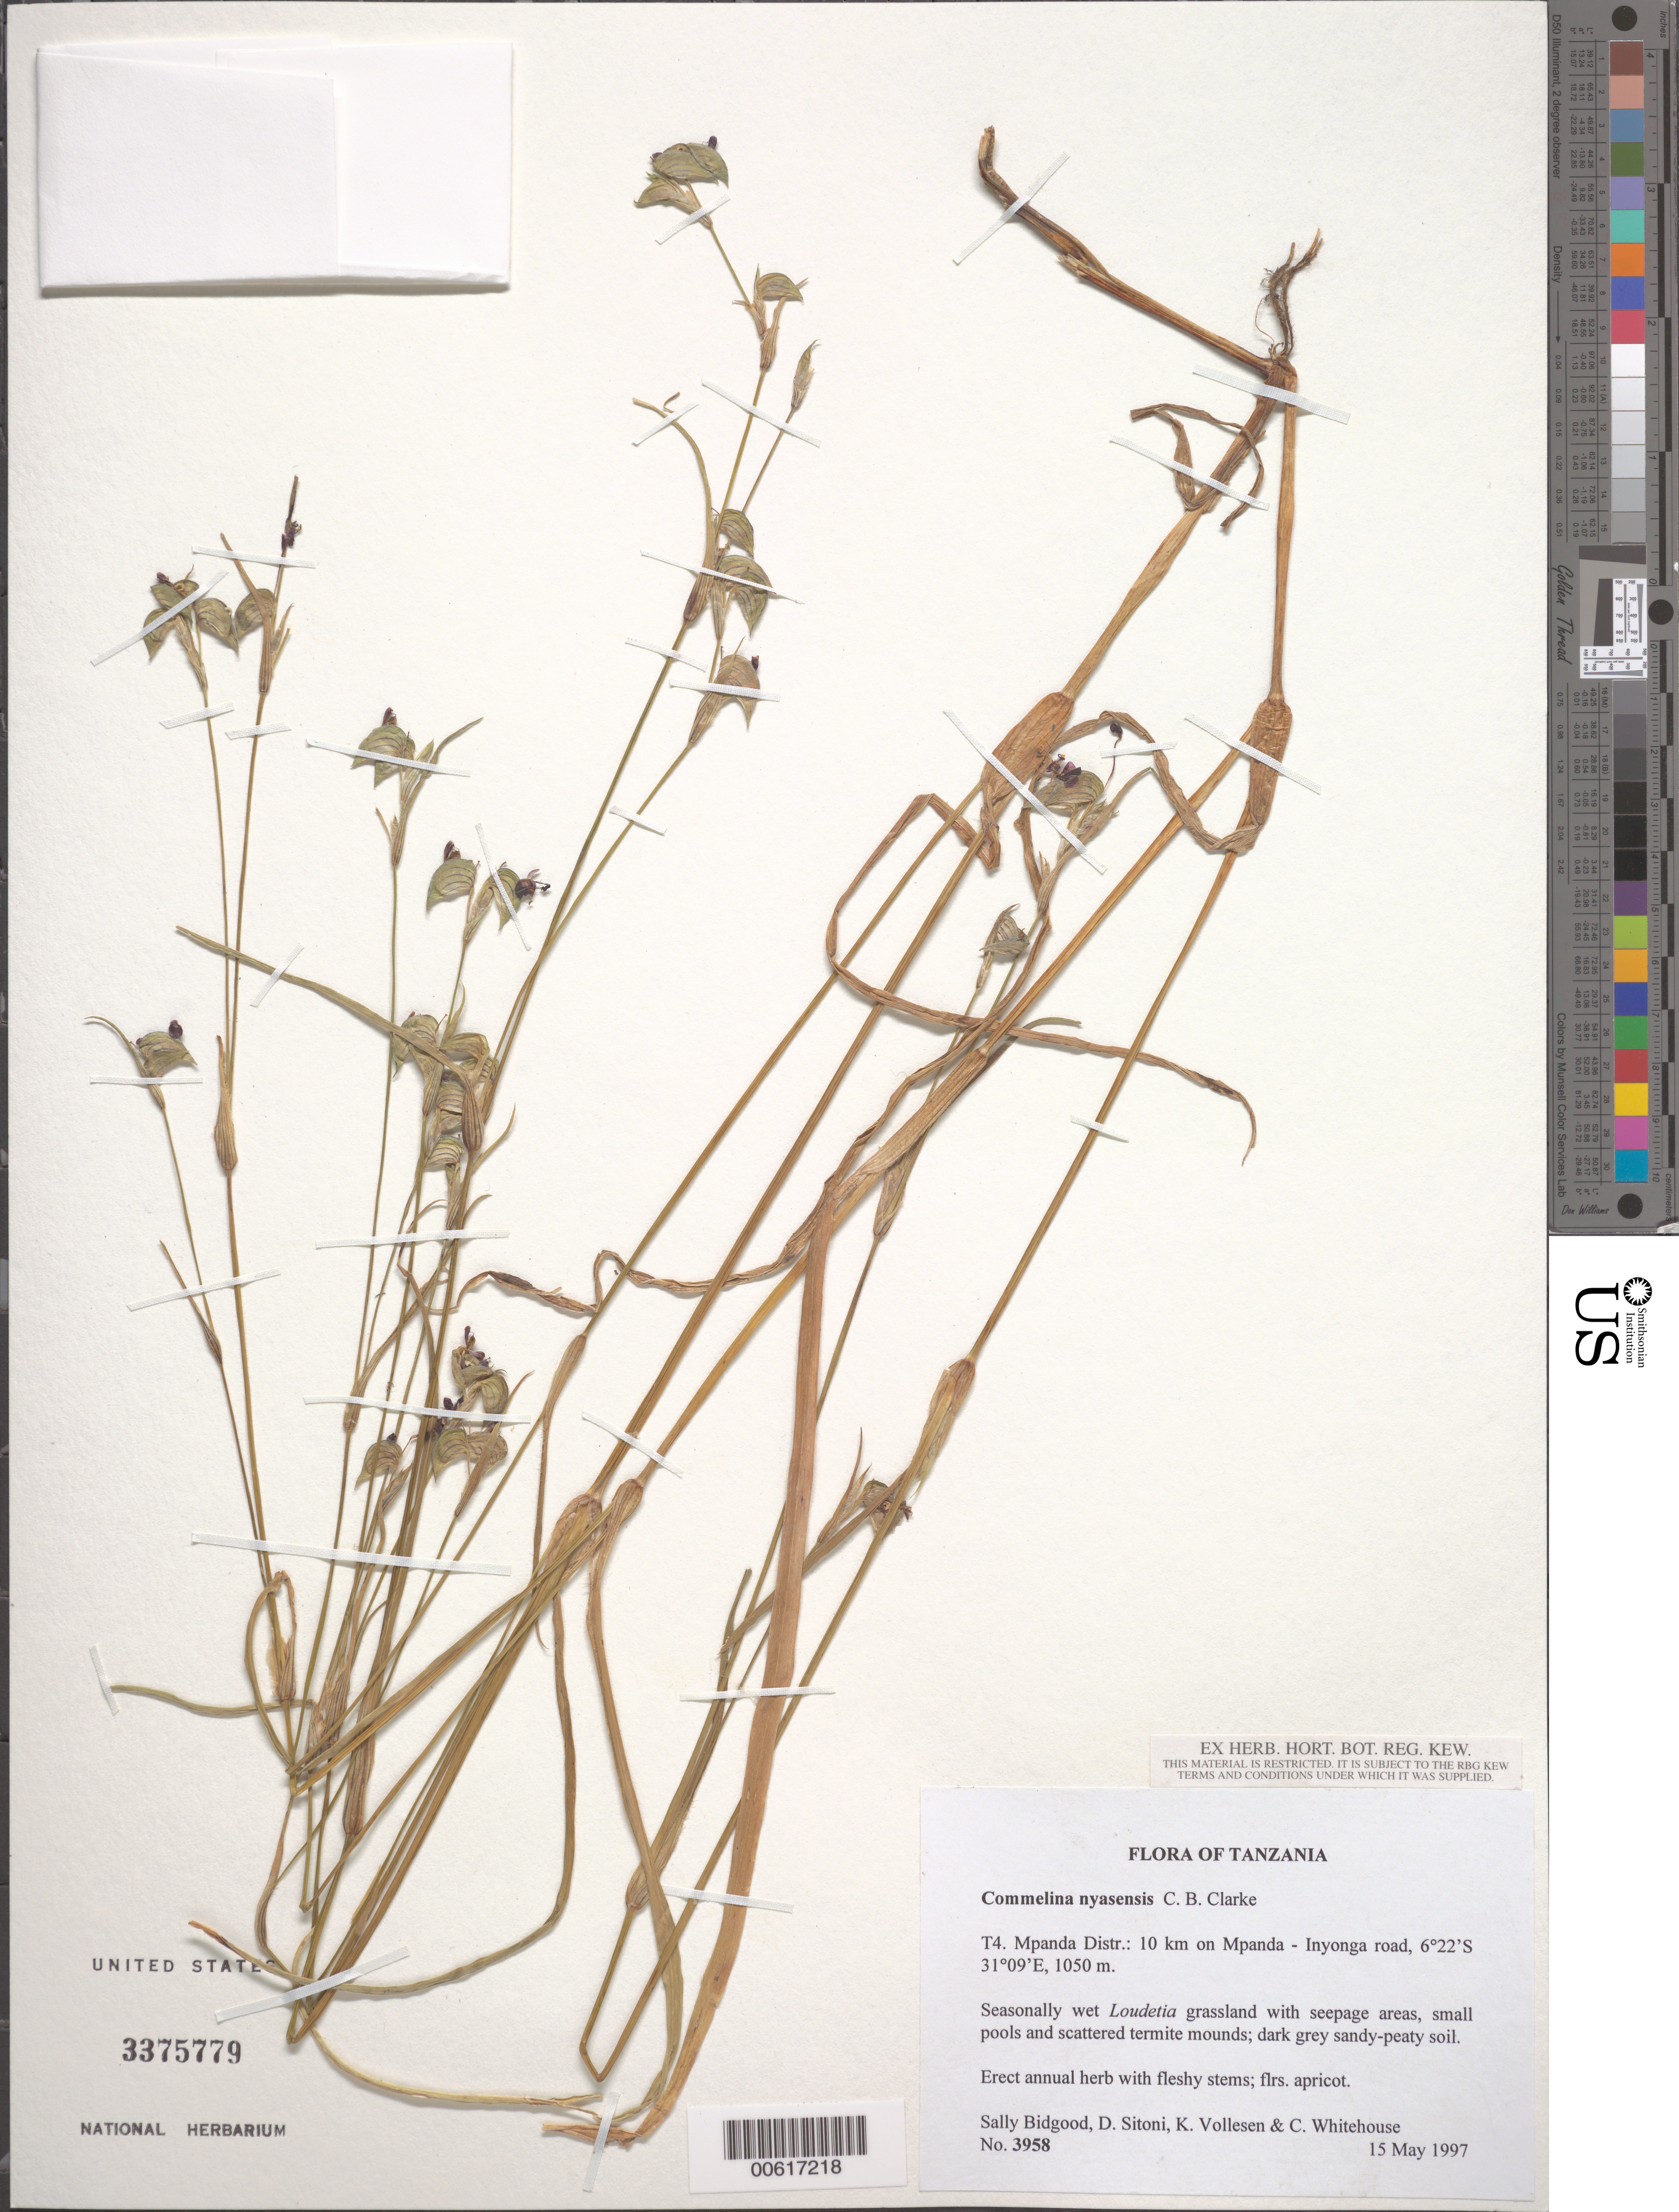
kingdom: Plantae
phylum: Tracheophyta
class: Liliopsida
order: Commelinales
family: Commelinaceae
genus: Commelina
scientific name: Commelina nyasensis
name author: C.B. Clarke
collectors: G. Bidgood, D. Sitoni, K. Vollesen & C. Whitehouse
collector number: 3958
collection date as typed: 15 May 1997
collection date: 1997-05-15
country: Tanzania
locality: T4 mpanda dist., mpanda - uvinza road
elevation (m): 1050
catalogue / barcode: US 3375779